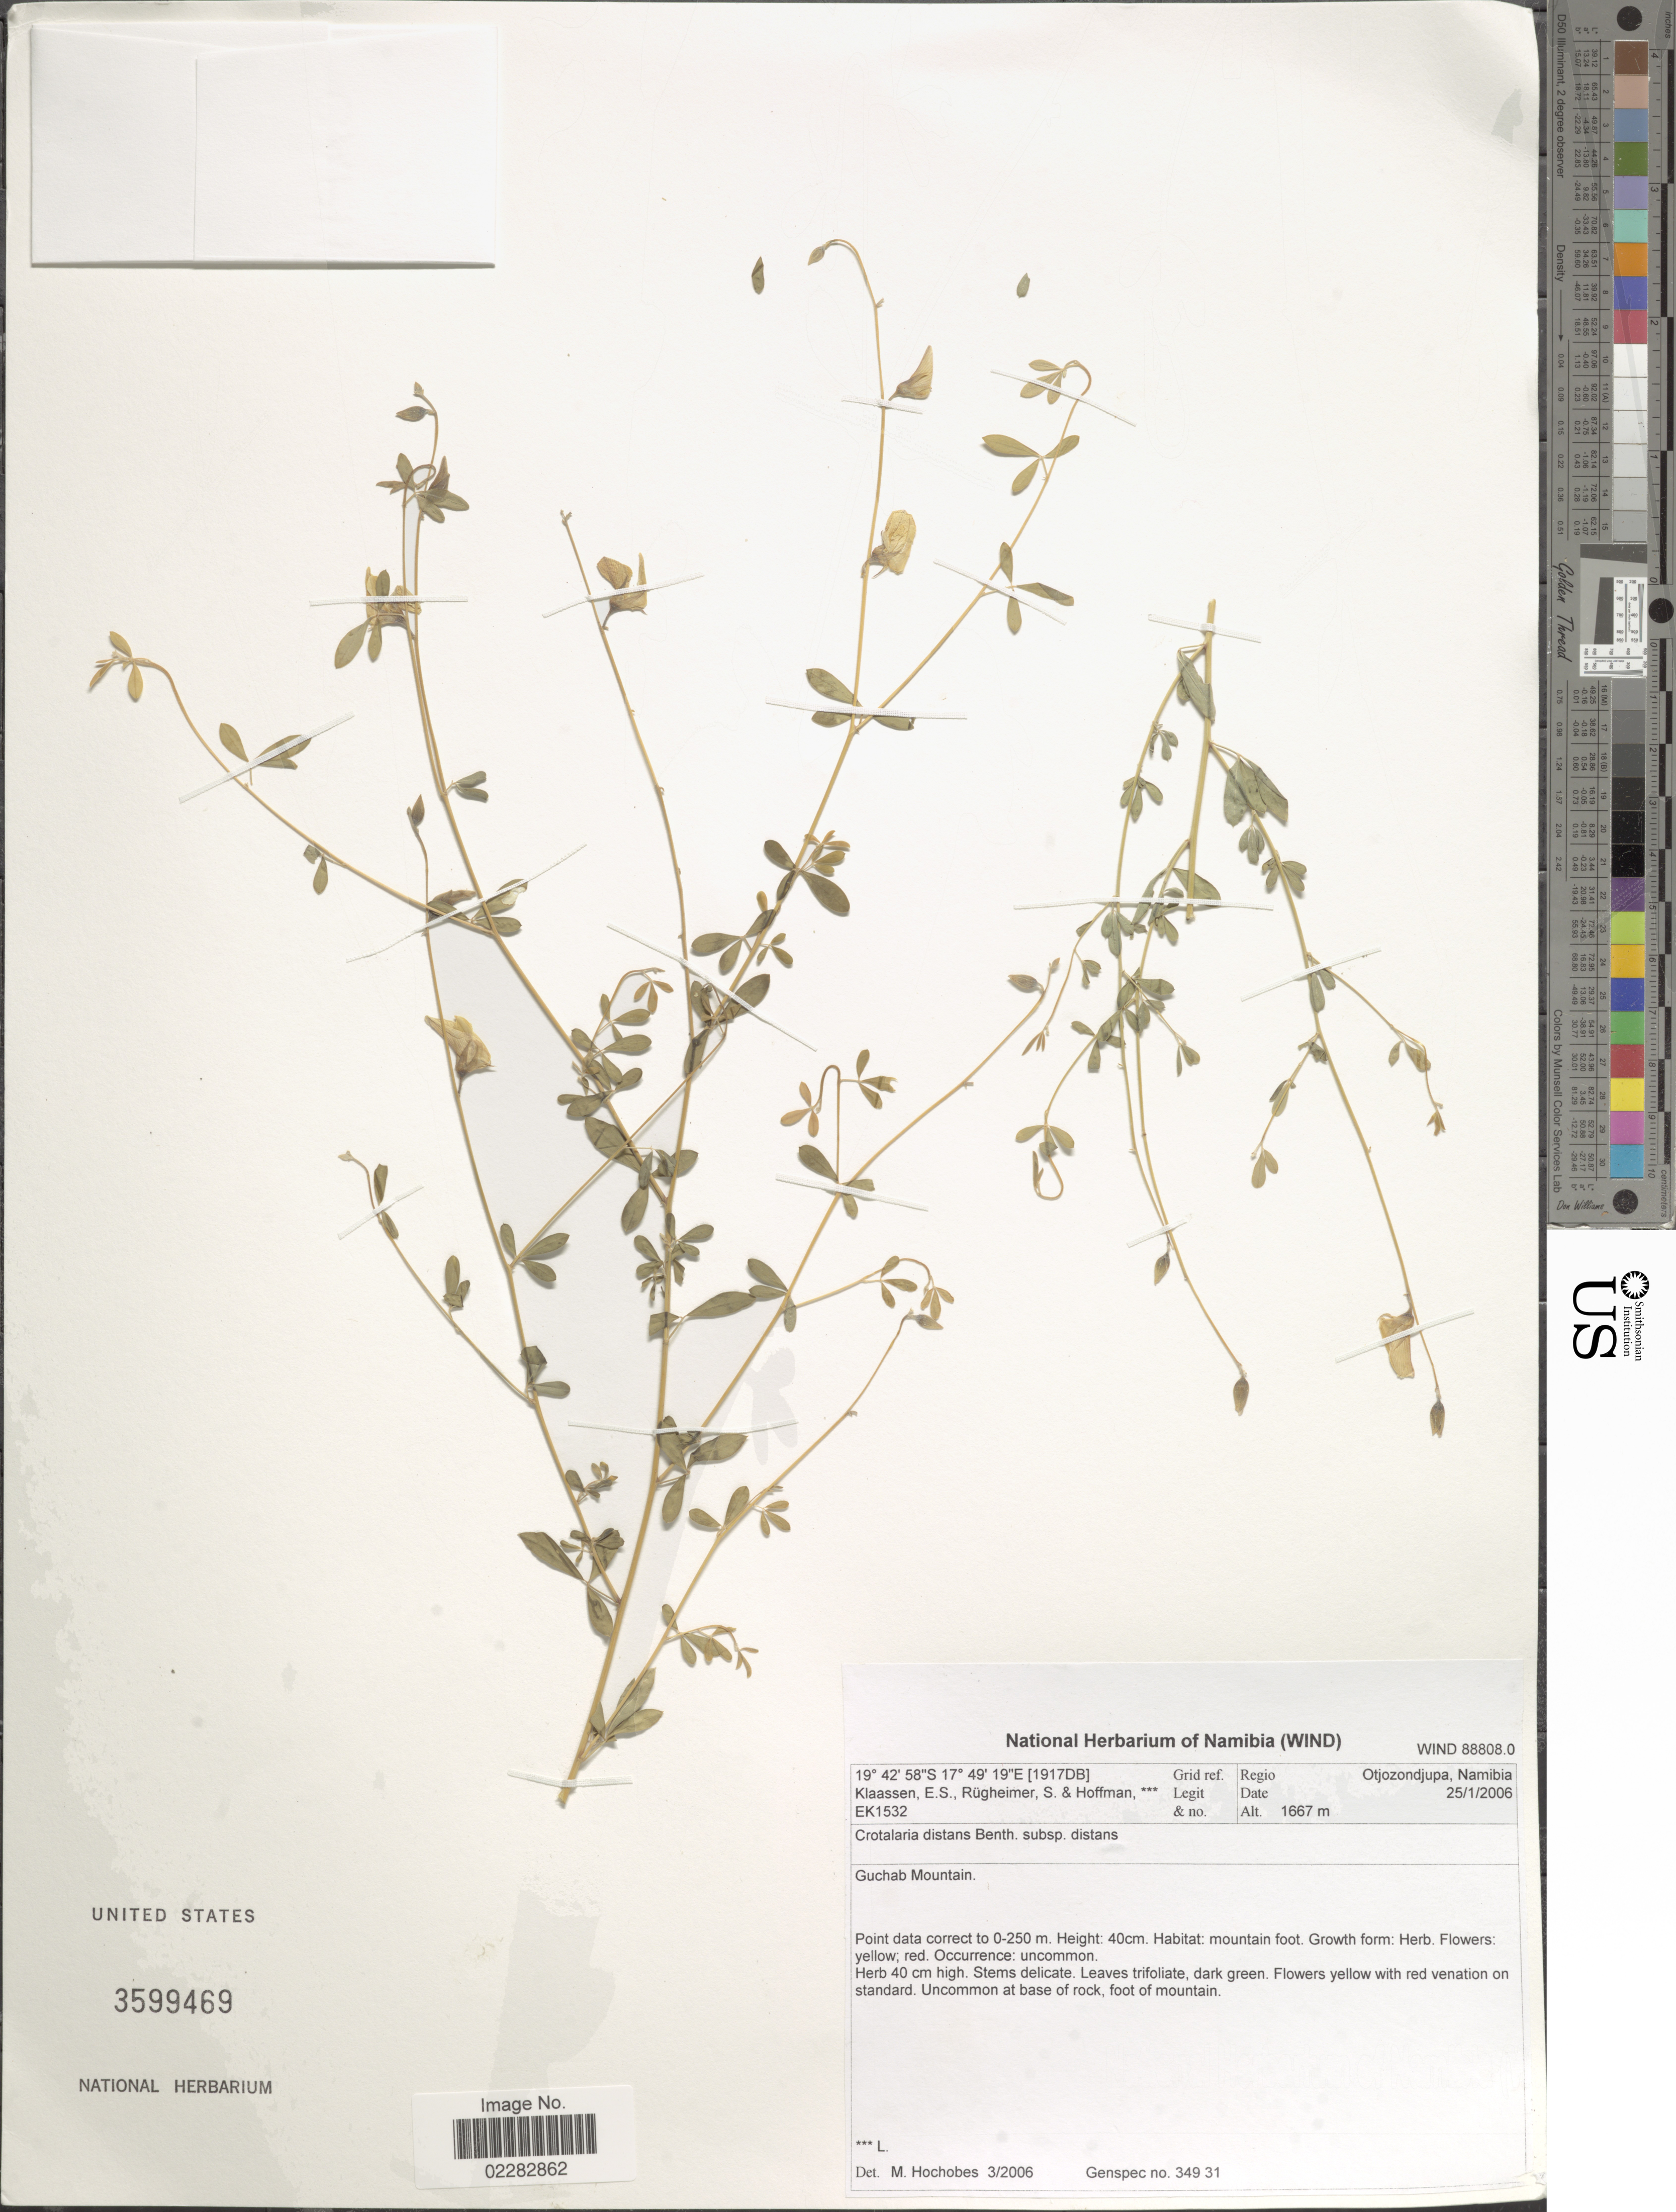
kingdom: Plantae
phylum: Tracheophyta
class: Magnoliopsida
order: Fabales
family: Fabaceae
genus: Crotalaria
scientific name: Crotalaria distans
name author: Benth.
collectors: E. S. Klaassen, S. Rugheimer & L. R. Hoffman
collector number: EK1532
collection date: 2006-01-25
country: Namibia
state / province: Otjozondjupa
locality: Guchab Mountain.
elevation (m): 1667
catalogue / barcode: US 3599469